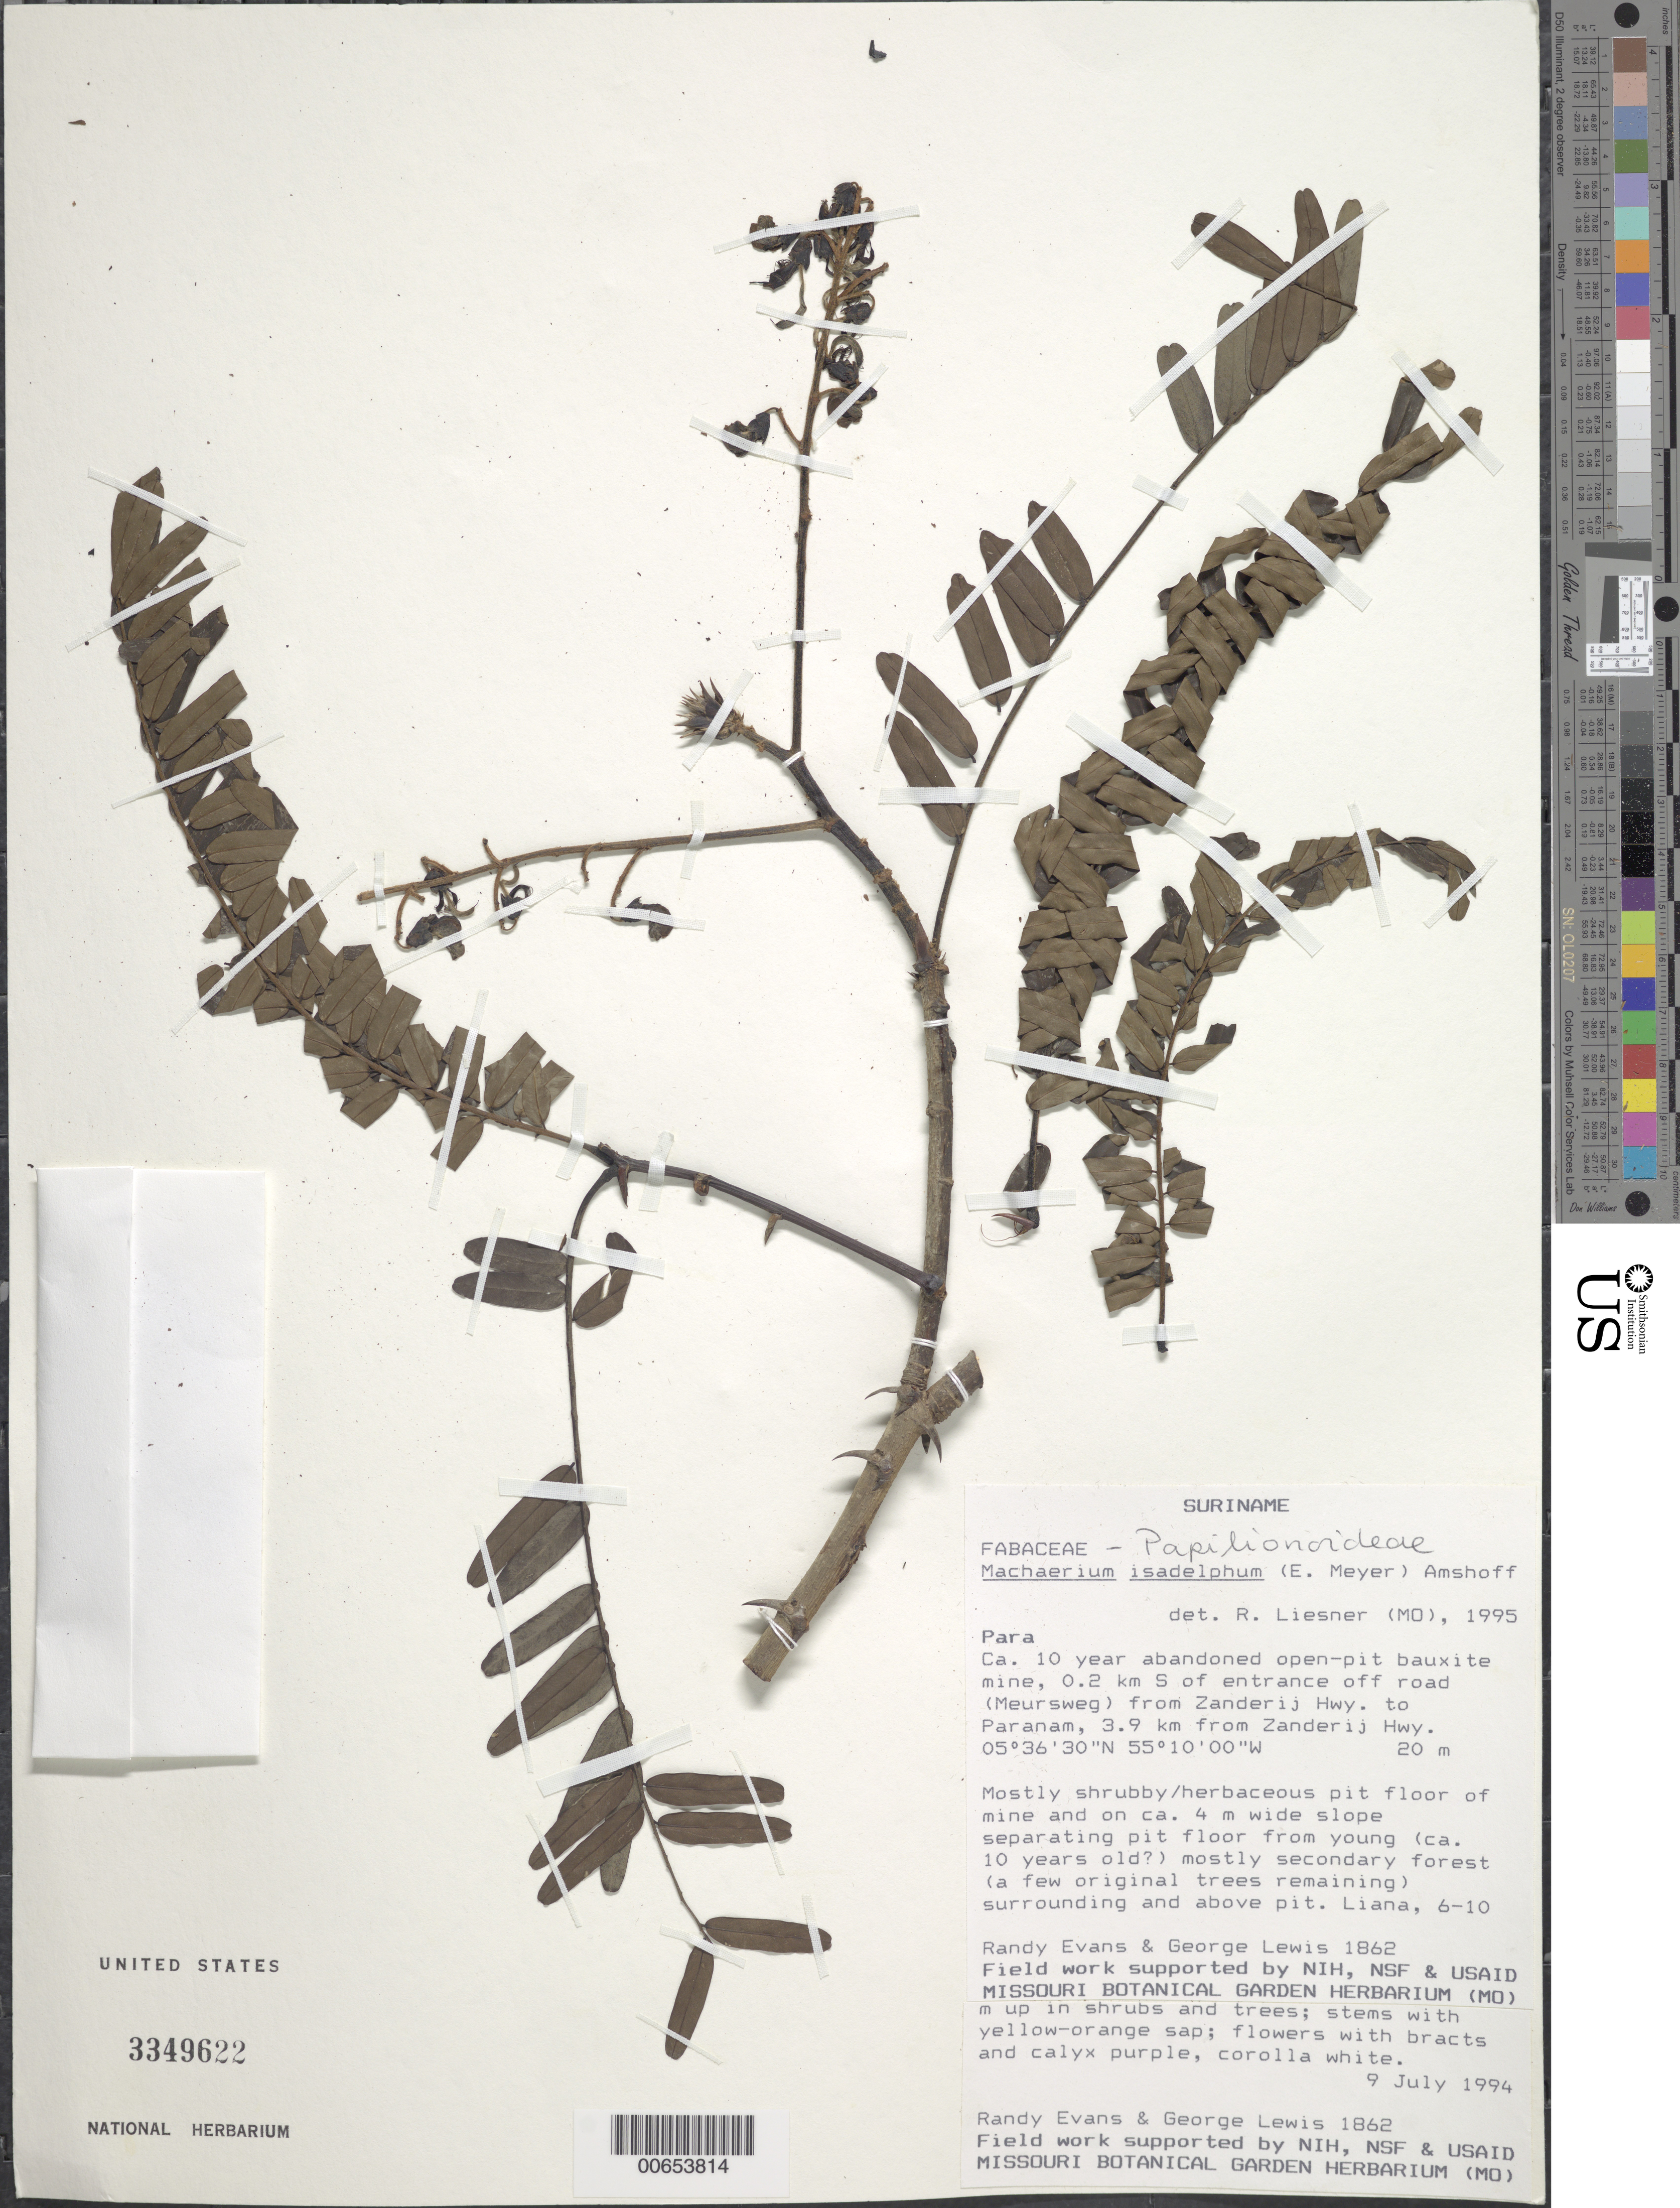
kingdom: Plantae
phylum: Tracheophyta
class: Magnoliopsida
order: Fabales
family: Fabaceae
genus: Machaerium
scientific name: Machaerium isadelphum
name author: (E. Mey.) Amshoff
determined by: Liesner, R. L.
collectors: R. Evans & G. Lewis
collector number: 1862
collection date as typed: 9-Jul-94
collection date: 1994-07-09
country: Suriname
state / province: Para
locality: Zanderij, hwy to Paranam, 3.9 km from Zanderij Hwy.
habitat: Abandoned open-pit bauxite mine. Mostly shrubby/herbaceous pit flor of mine and on ca 4m wide slope separating pit floor from young (ca 10 years old?)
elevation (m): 20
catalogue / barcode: US 3349622